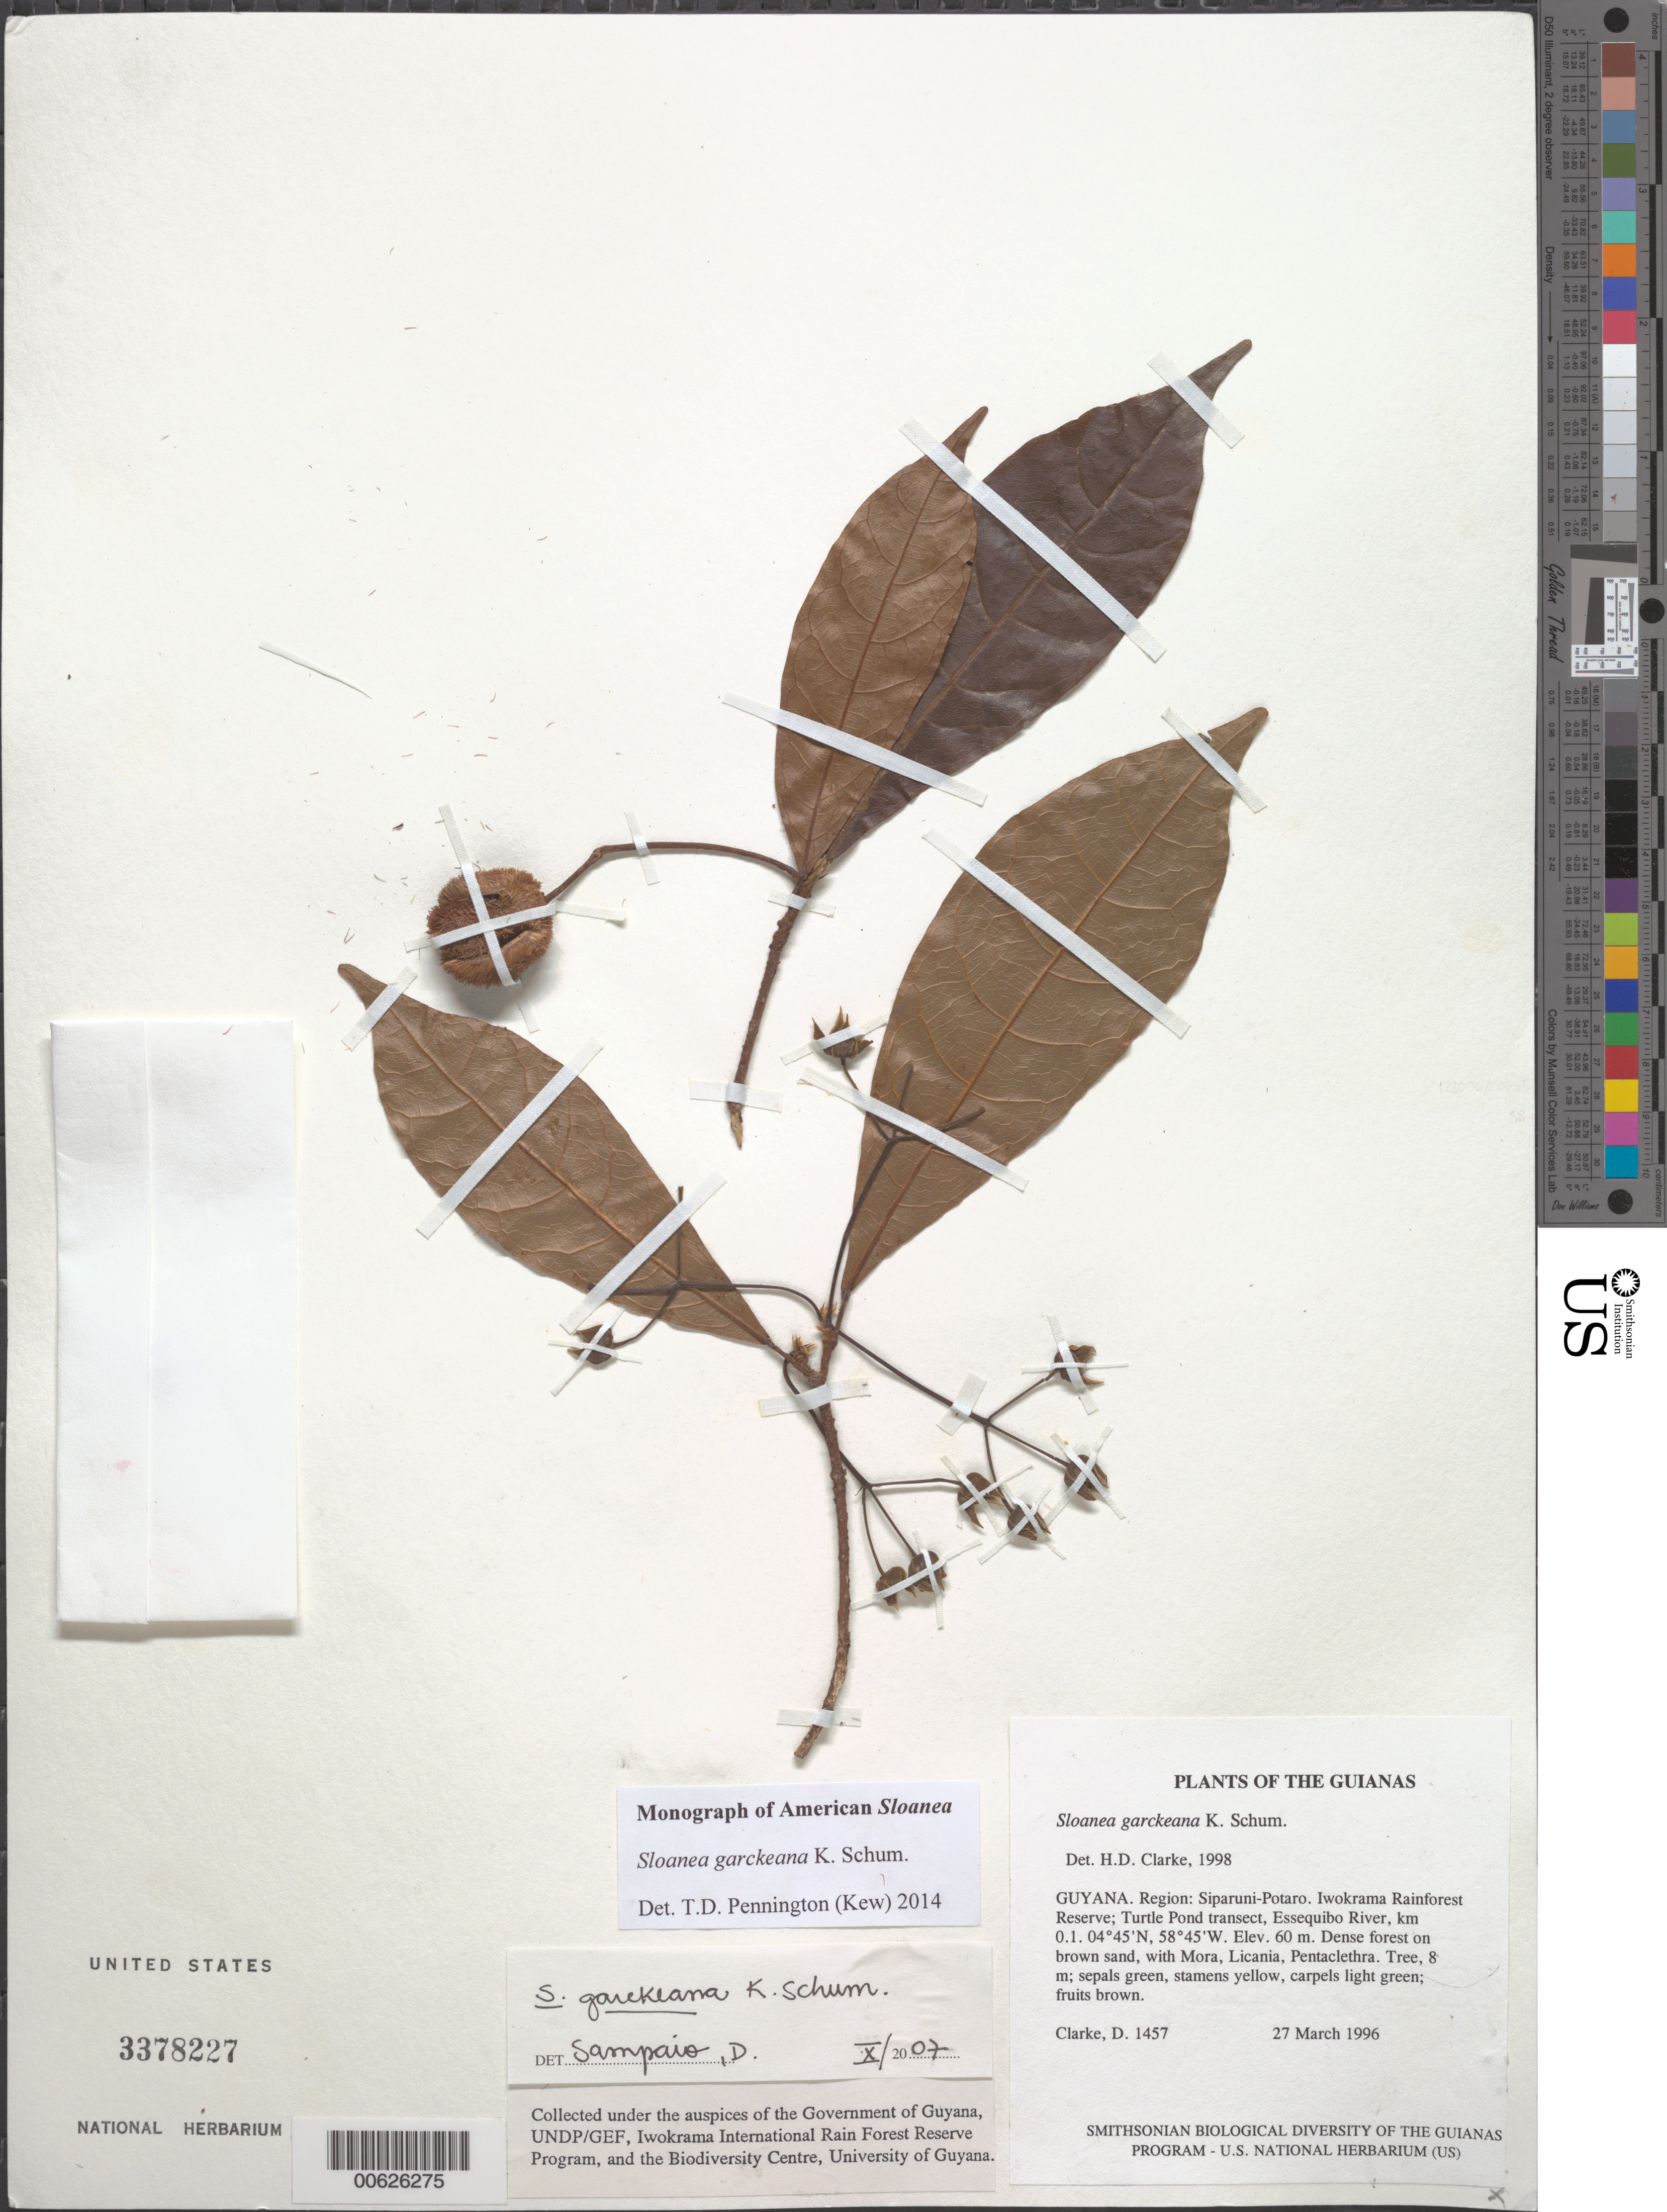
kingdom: Plantae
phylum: Tracheophyta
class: Magnoliopsida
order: Oxalidales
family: Elaeocarpaceae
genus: Sloanea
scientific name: Sloanea garckeana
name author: K. Schum.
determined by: Clarke, H. D., University of North Carolina (Asheville)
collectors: H. D. Clarke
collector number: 1457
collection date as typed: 27 March 1996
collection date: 1996-03-27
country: Guyana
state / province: Potaro-Siparuni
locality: Iwokrama Rainforest Reserve; Turtle Pond transect, Essequibo River, km 0.1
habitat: Dense forest on brown sand, with Mora, Licania, Pentaclethra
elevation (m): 60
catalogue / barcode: US 3378227